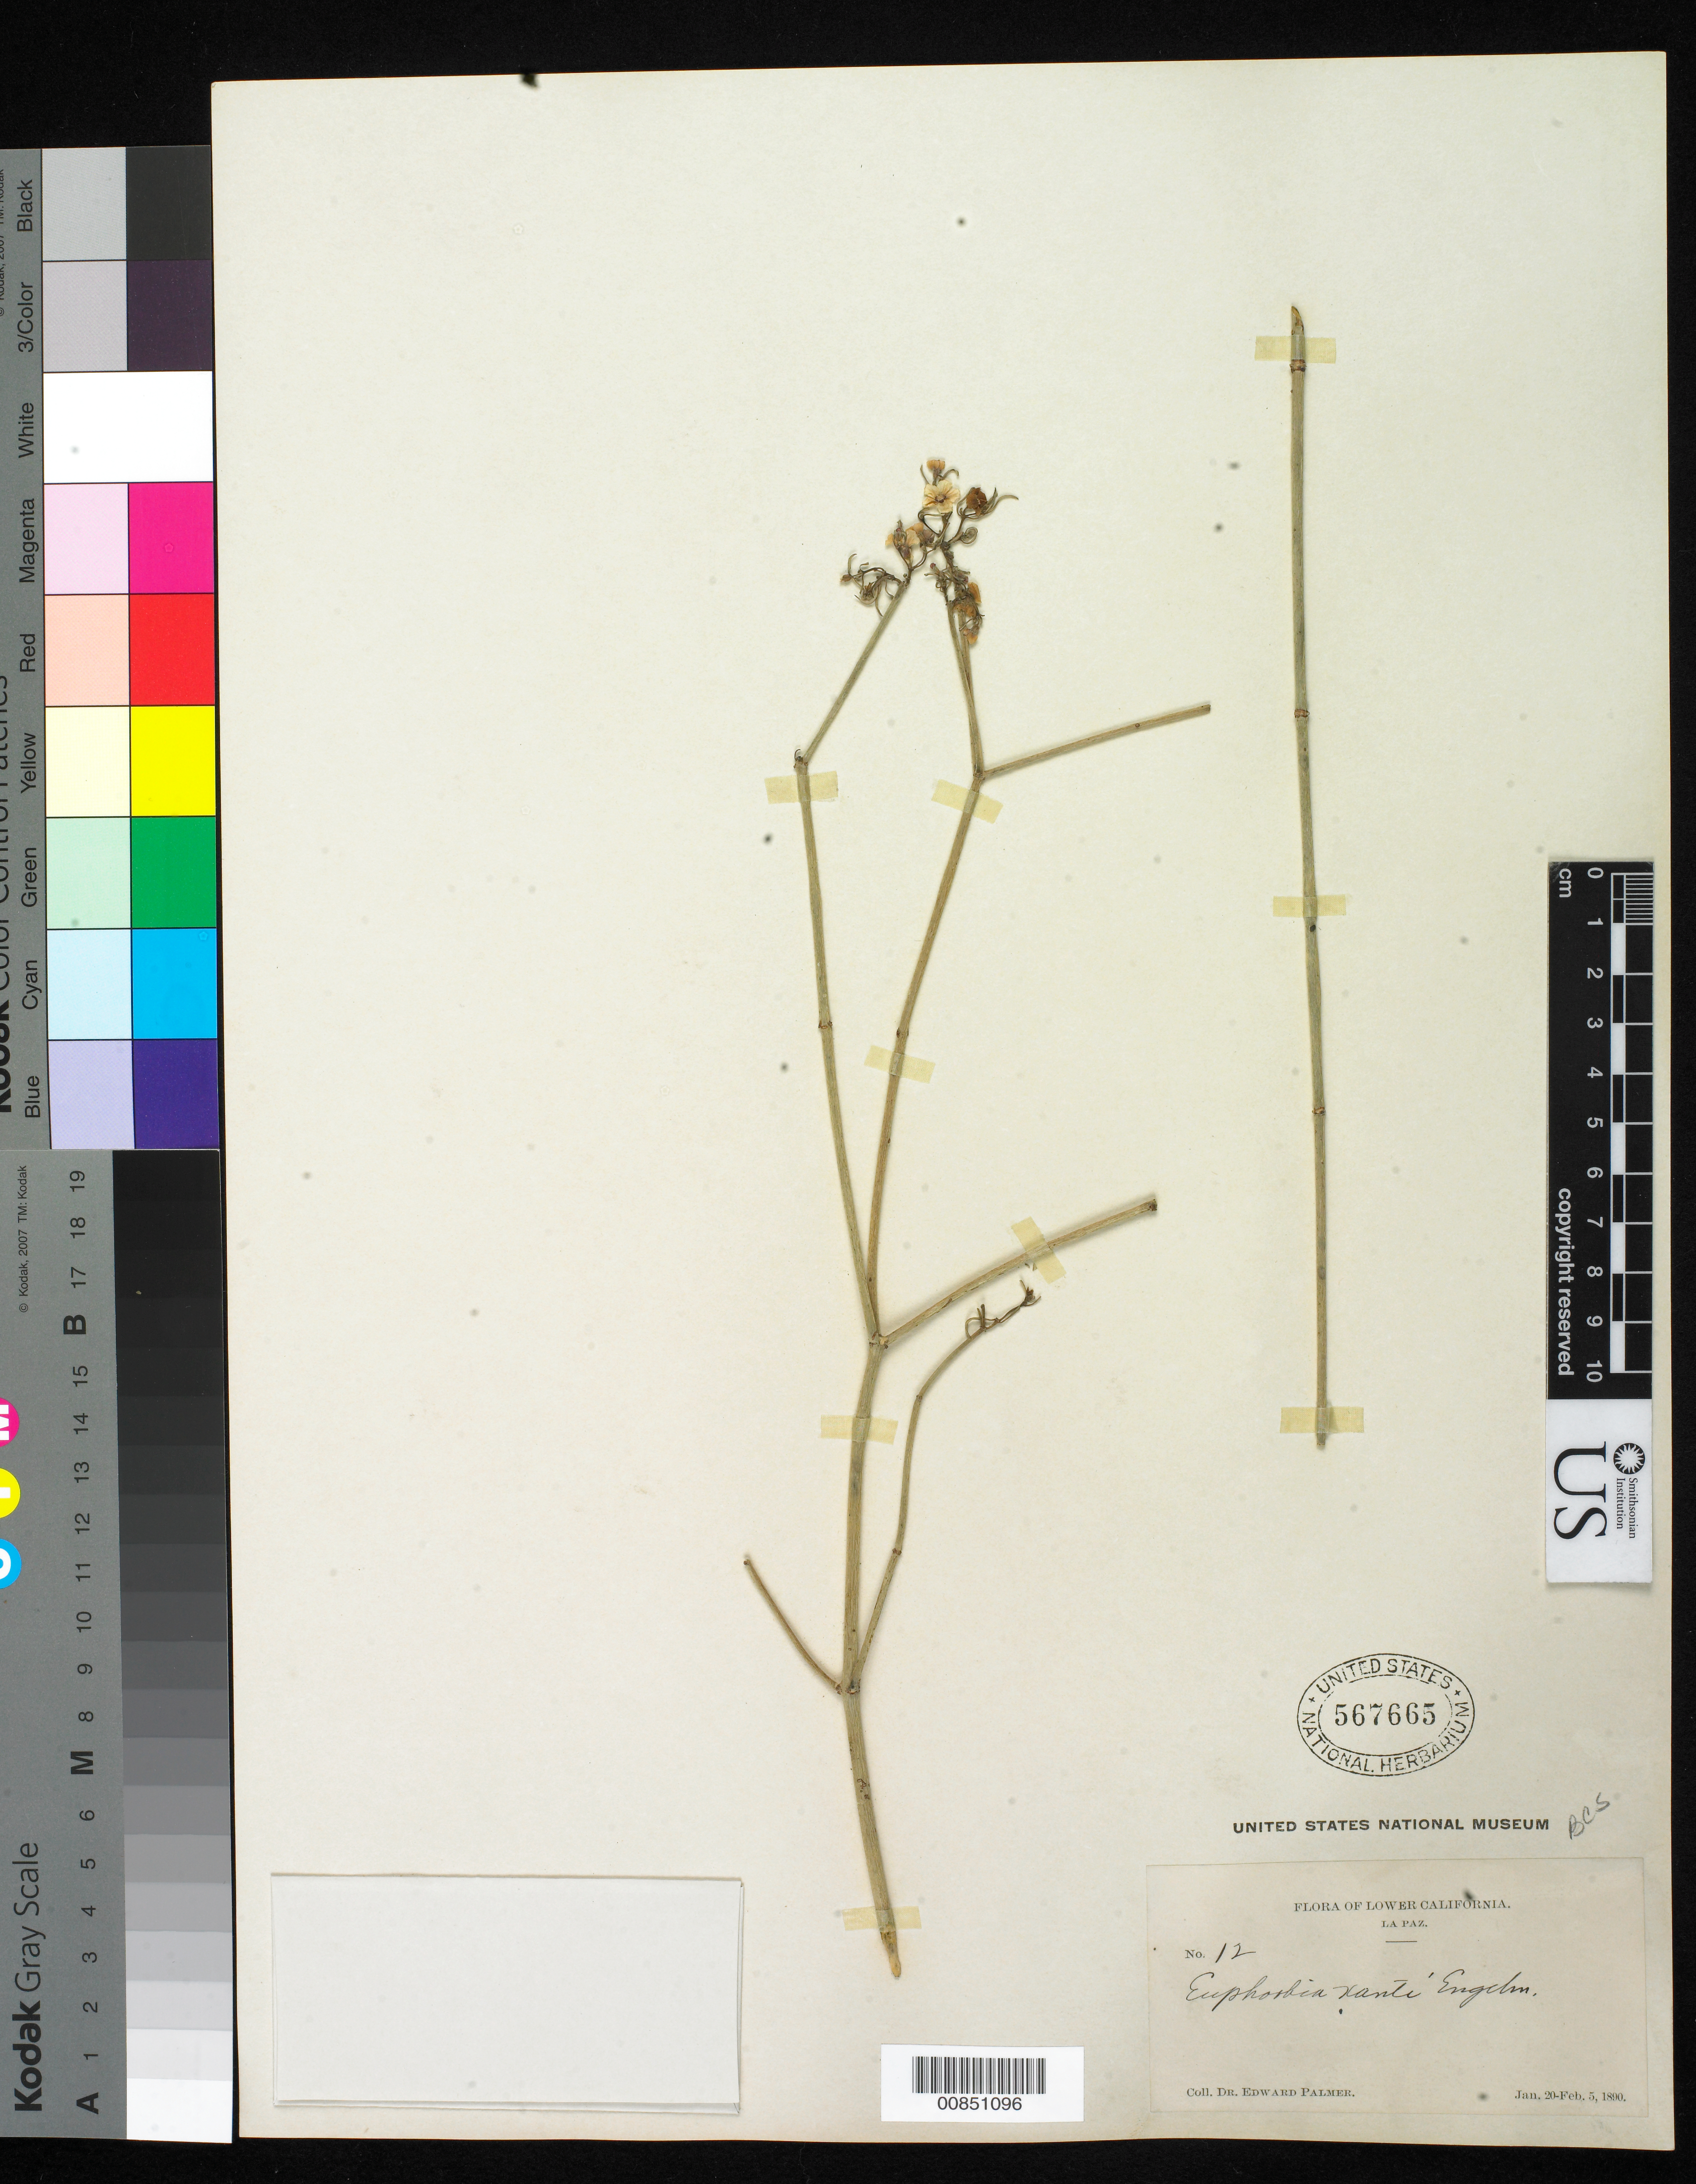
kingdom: Plantae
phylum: Tracheophyta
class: Magnoliopsida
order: Malpighiales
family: Euphorbiaceae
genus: Euphorbia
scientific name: Euphorbia xanti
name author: Engelm. ex Boiss.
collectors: E. Palmer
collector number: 12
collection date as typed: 20 Jan 1890 to 05 Feb 1890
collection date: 1890-01-20/1890-02-05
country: Mexico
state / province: Baja California Sur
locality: La Paz, Baja California Sur.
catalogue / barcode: US 567665